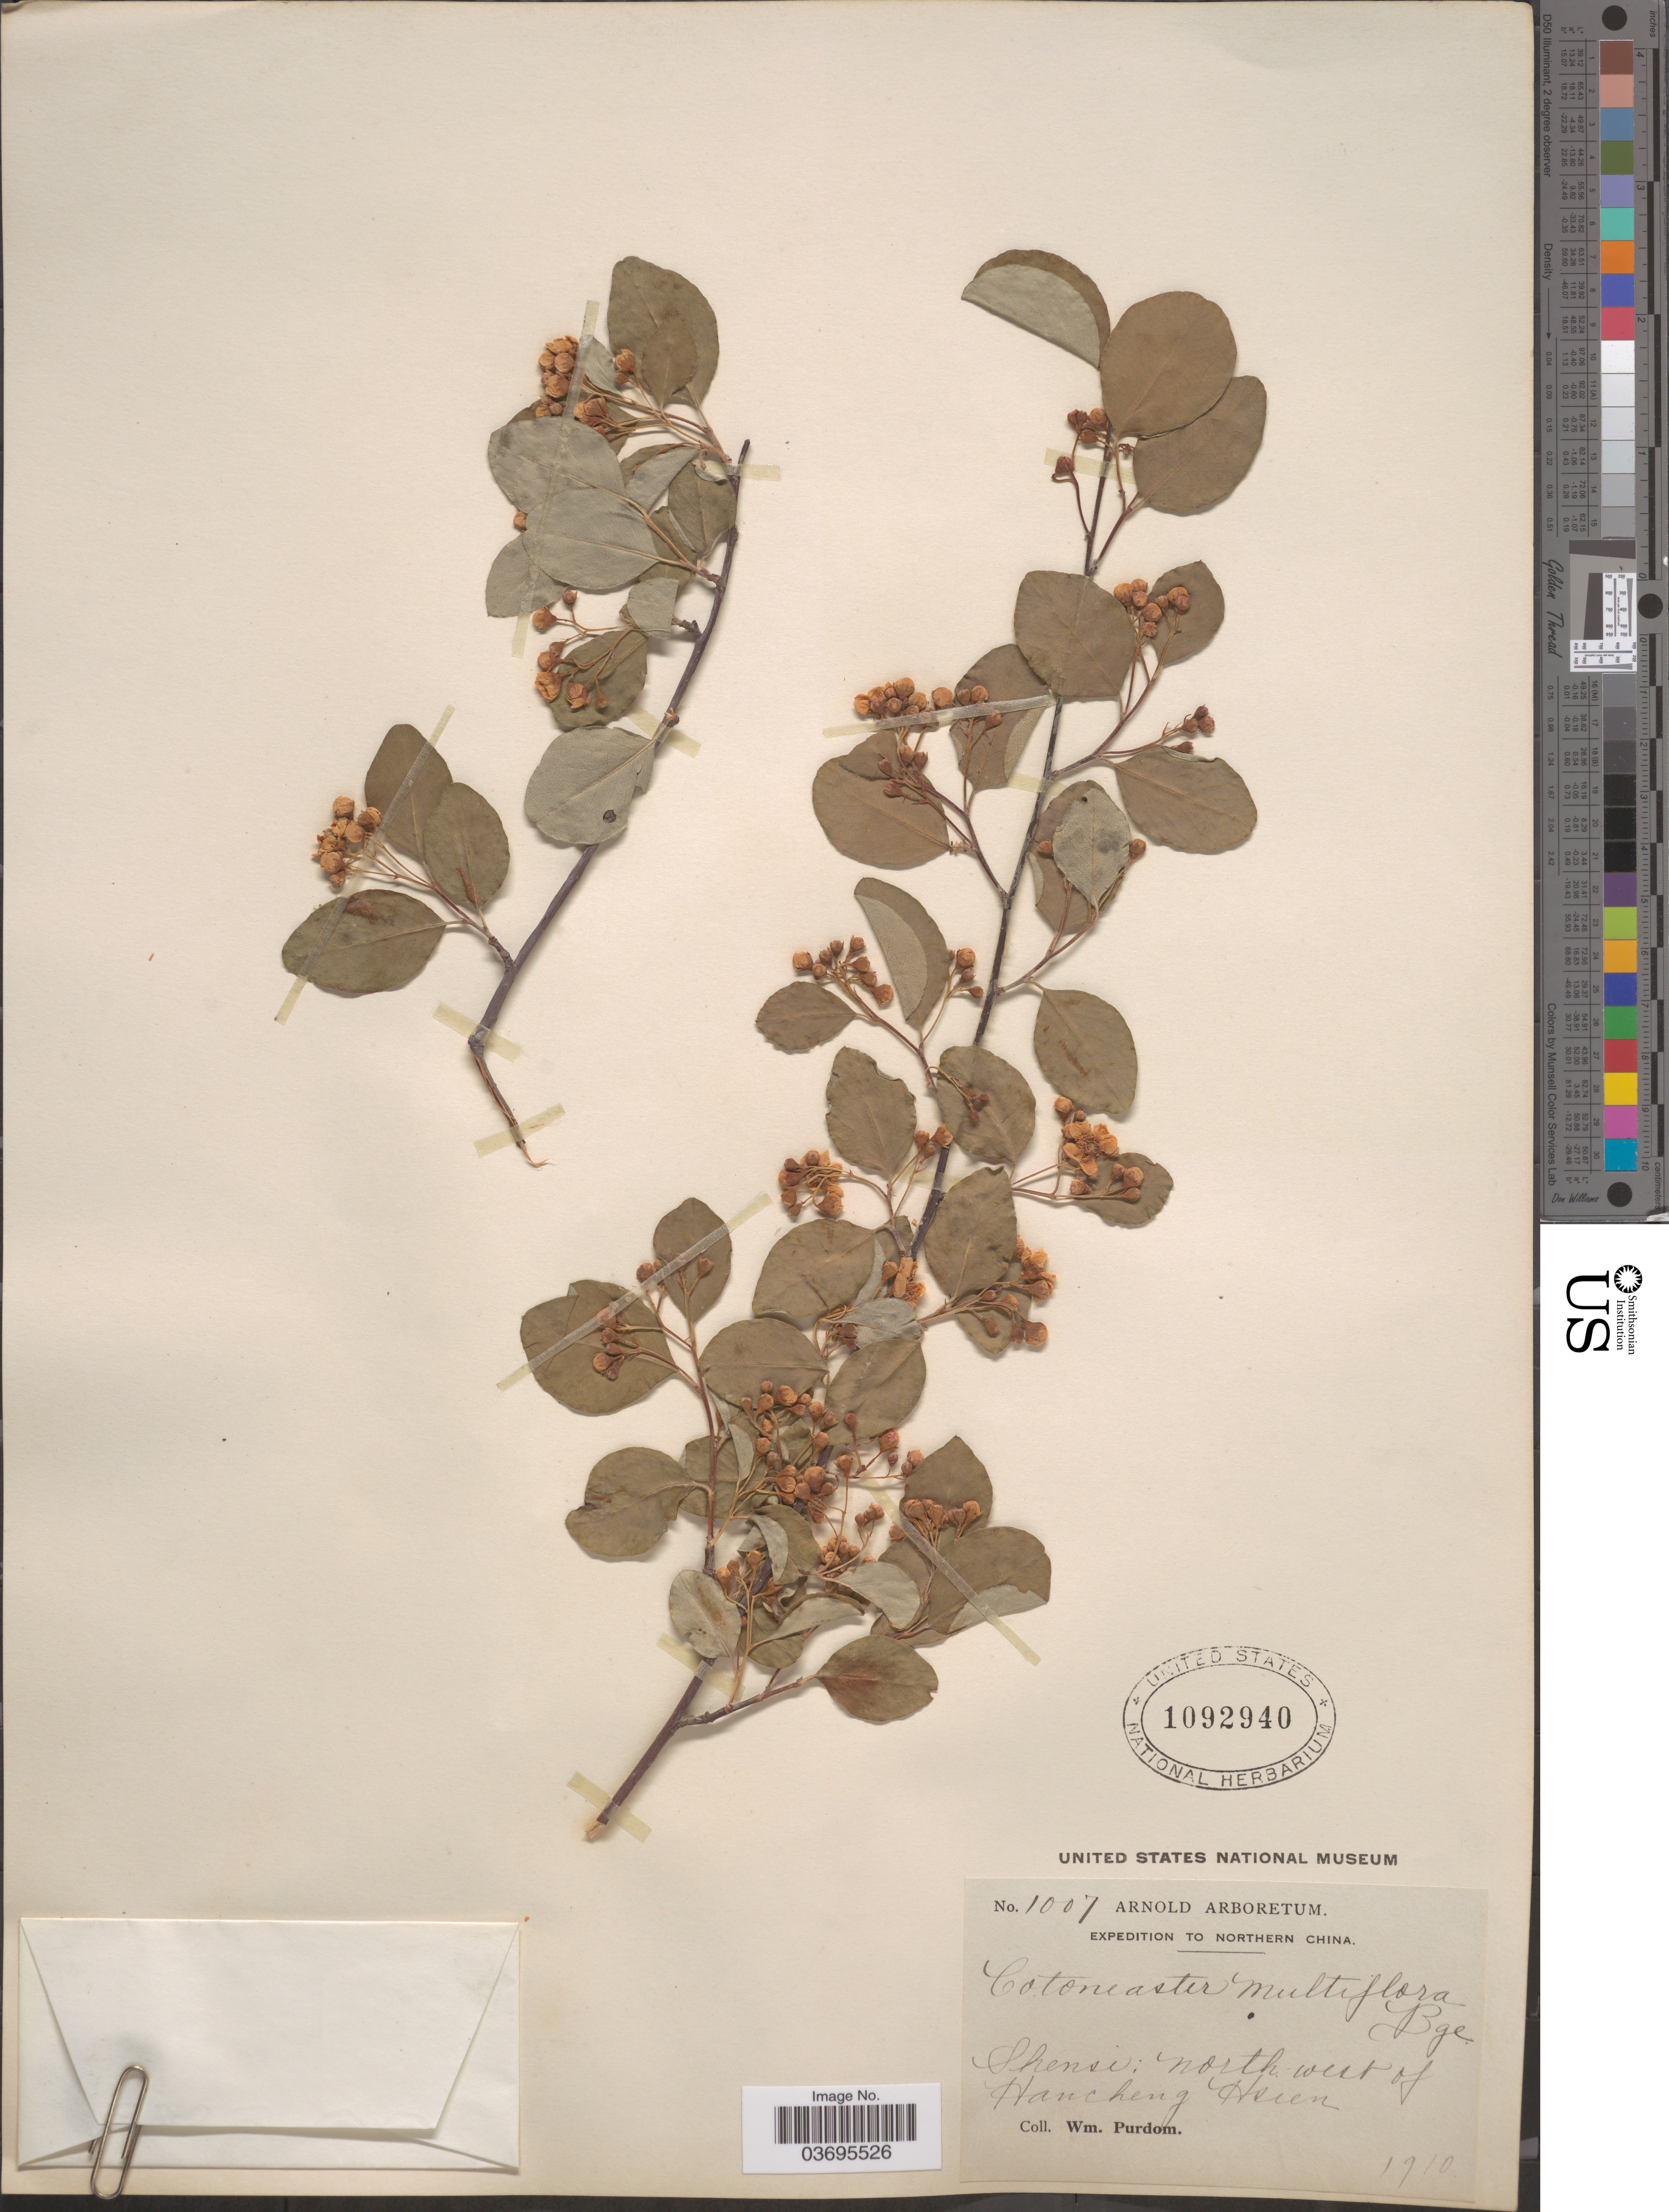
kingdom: Plantae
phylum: Tracheophyta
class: Magnoliopsida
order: Rosales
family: Rosaceae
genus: Cotoneaster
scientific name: Cotoneaster multiflora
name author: Bunge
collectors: W. Purdom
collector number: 1007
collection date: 1910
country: China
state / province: Shaanxi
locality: Northern China. Shensi: north west of Hancheng Hsien.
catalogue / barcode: US 1092940